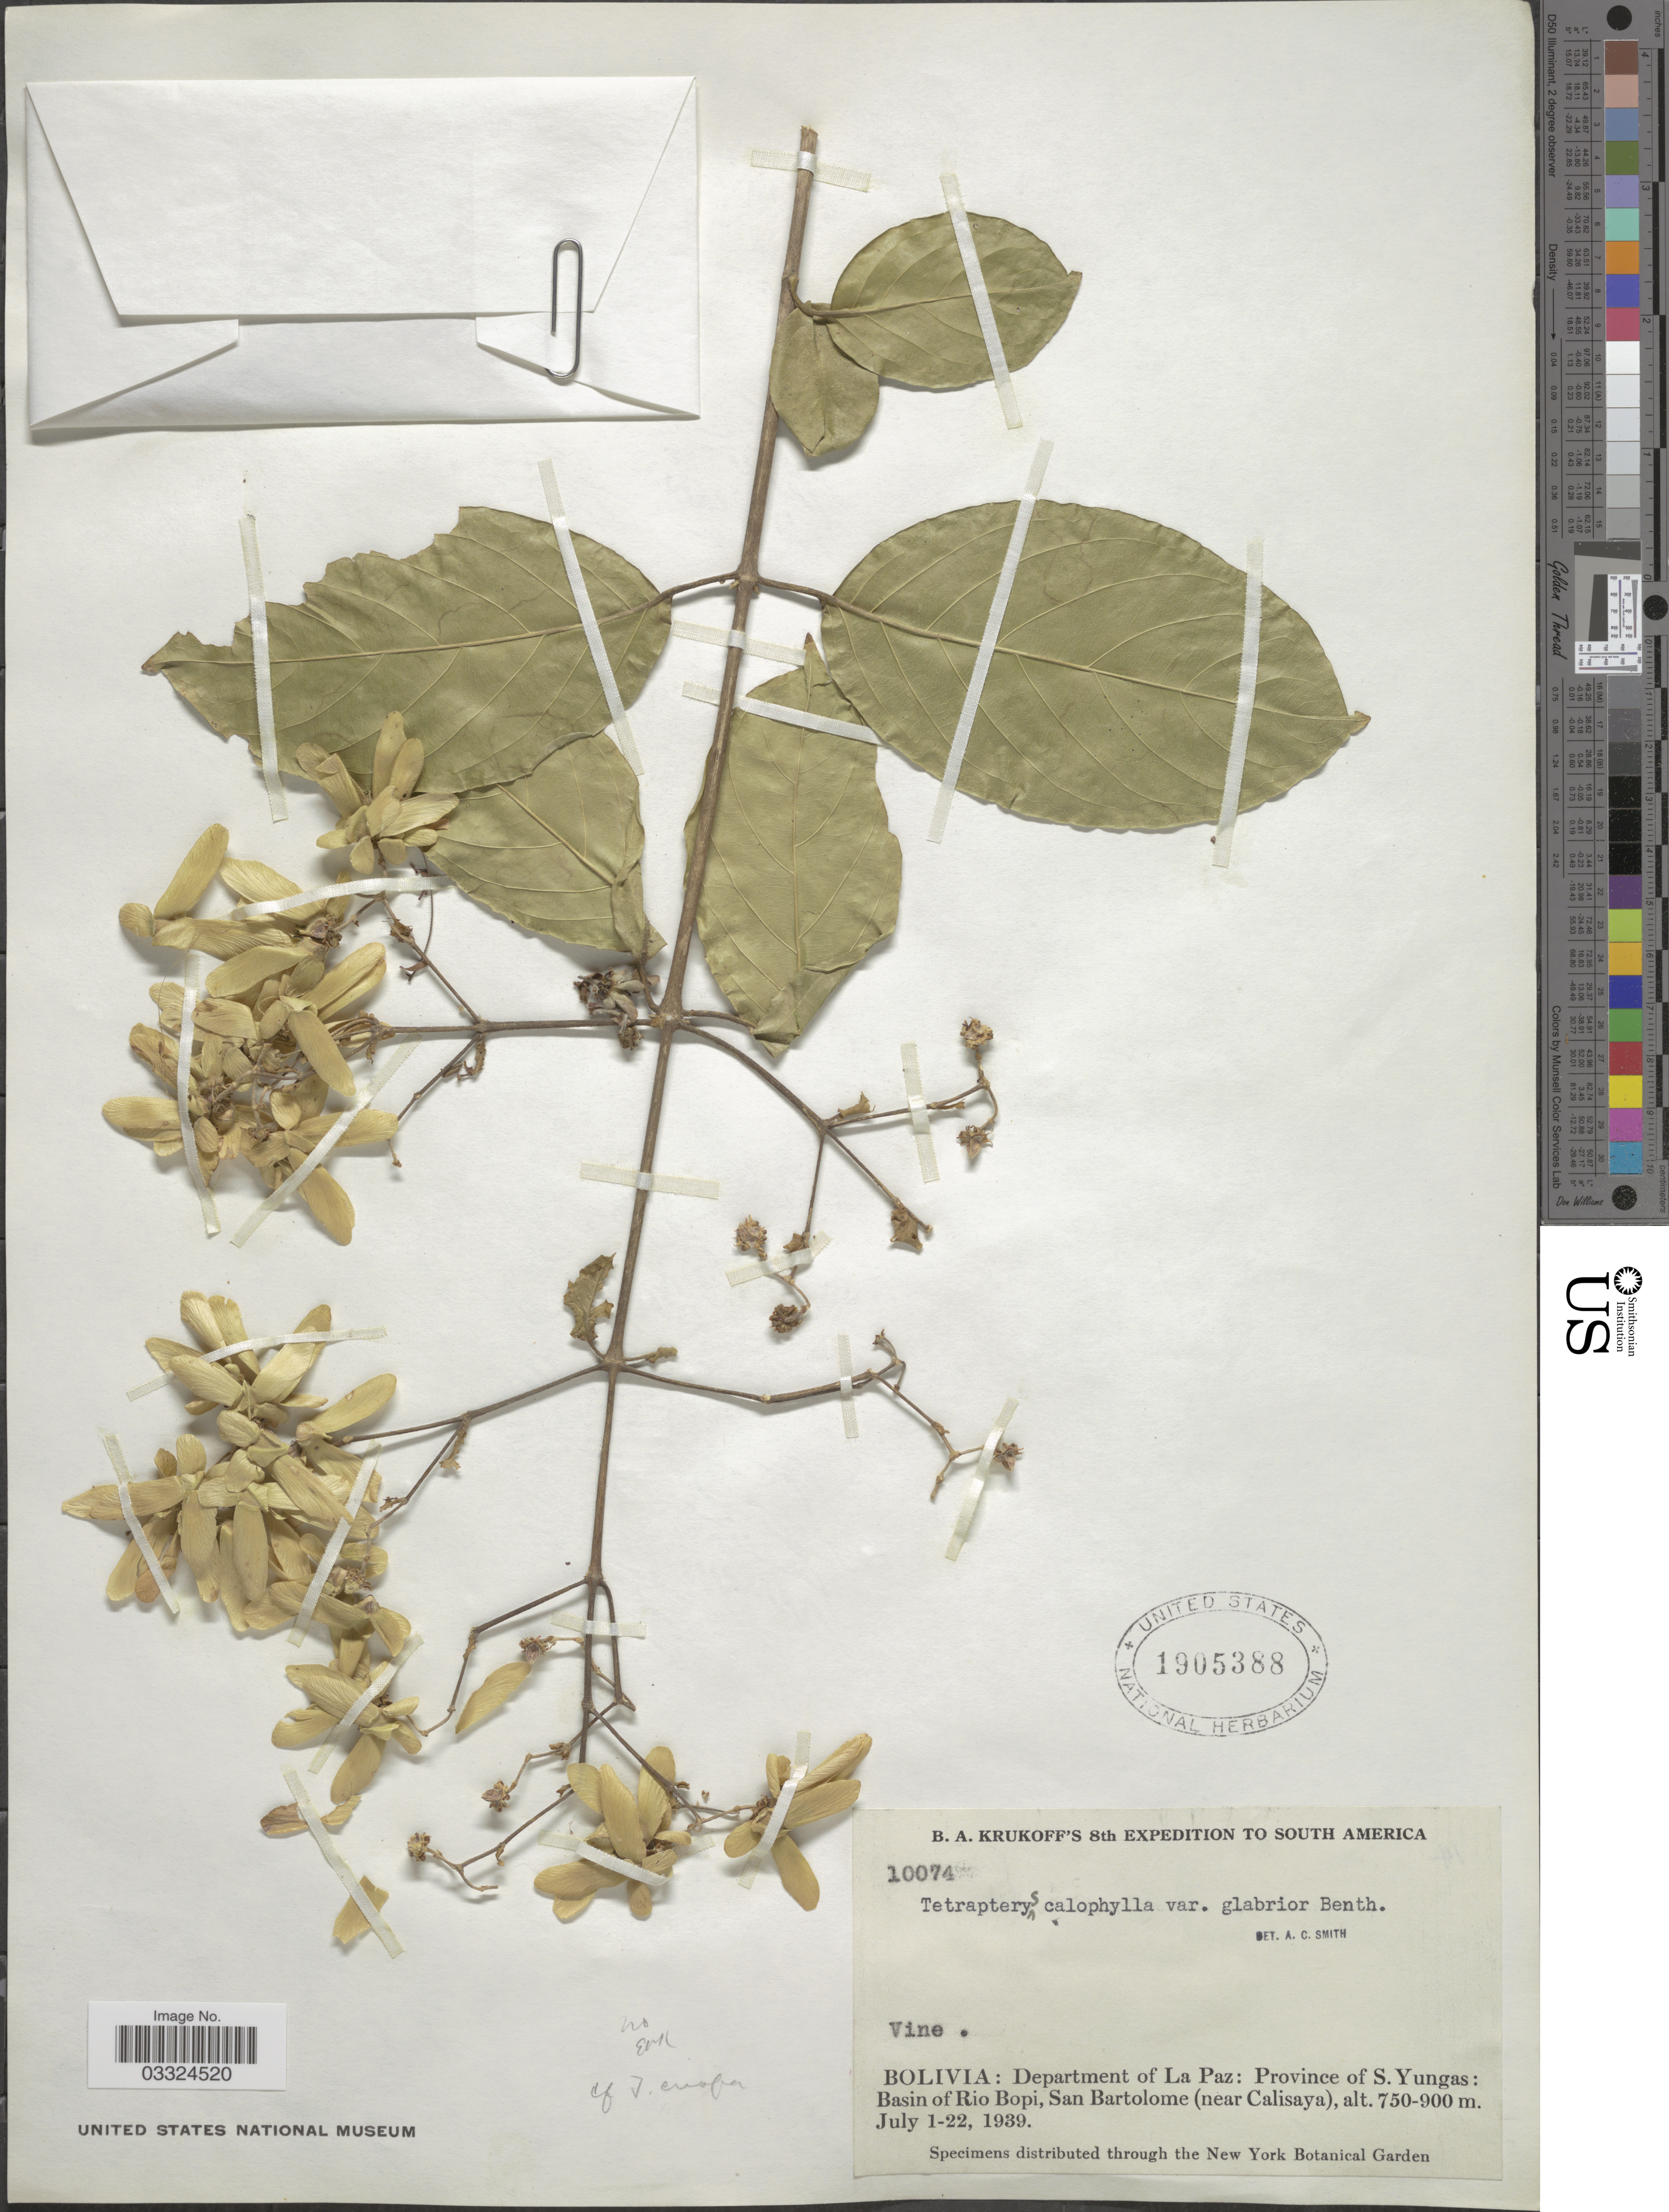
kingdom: Plantae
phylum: Tracheophyta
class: Magnoliopsida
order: Malpighiales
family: Malpighiaceae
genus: Tetrapterys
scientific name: Tetrapterys crispa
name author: A. Juss.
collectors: B. A. Krukoff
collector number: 10074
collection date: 1939-07-01/1939-07-22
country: Bolivia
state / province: La Paz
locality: Department of La Paz: Province of S.Yungas: Basin of Rio Bopi, San Bartolome (near Calisaya).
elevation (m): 750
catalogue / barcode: US 1905388